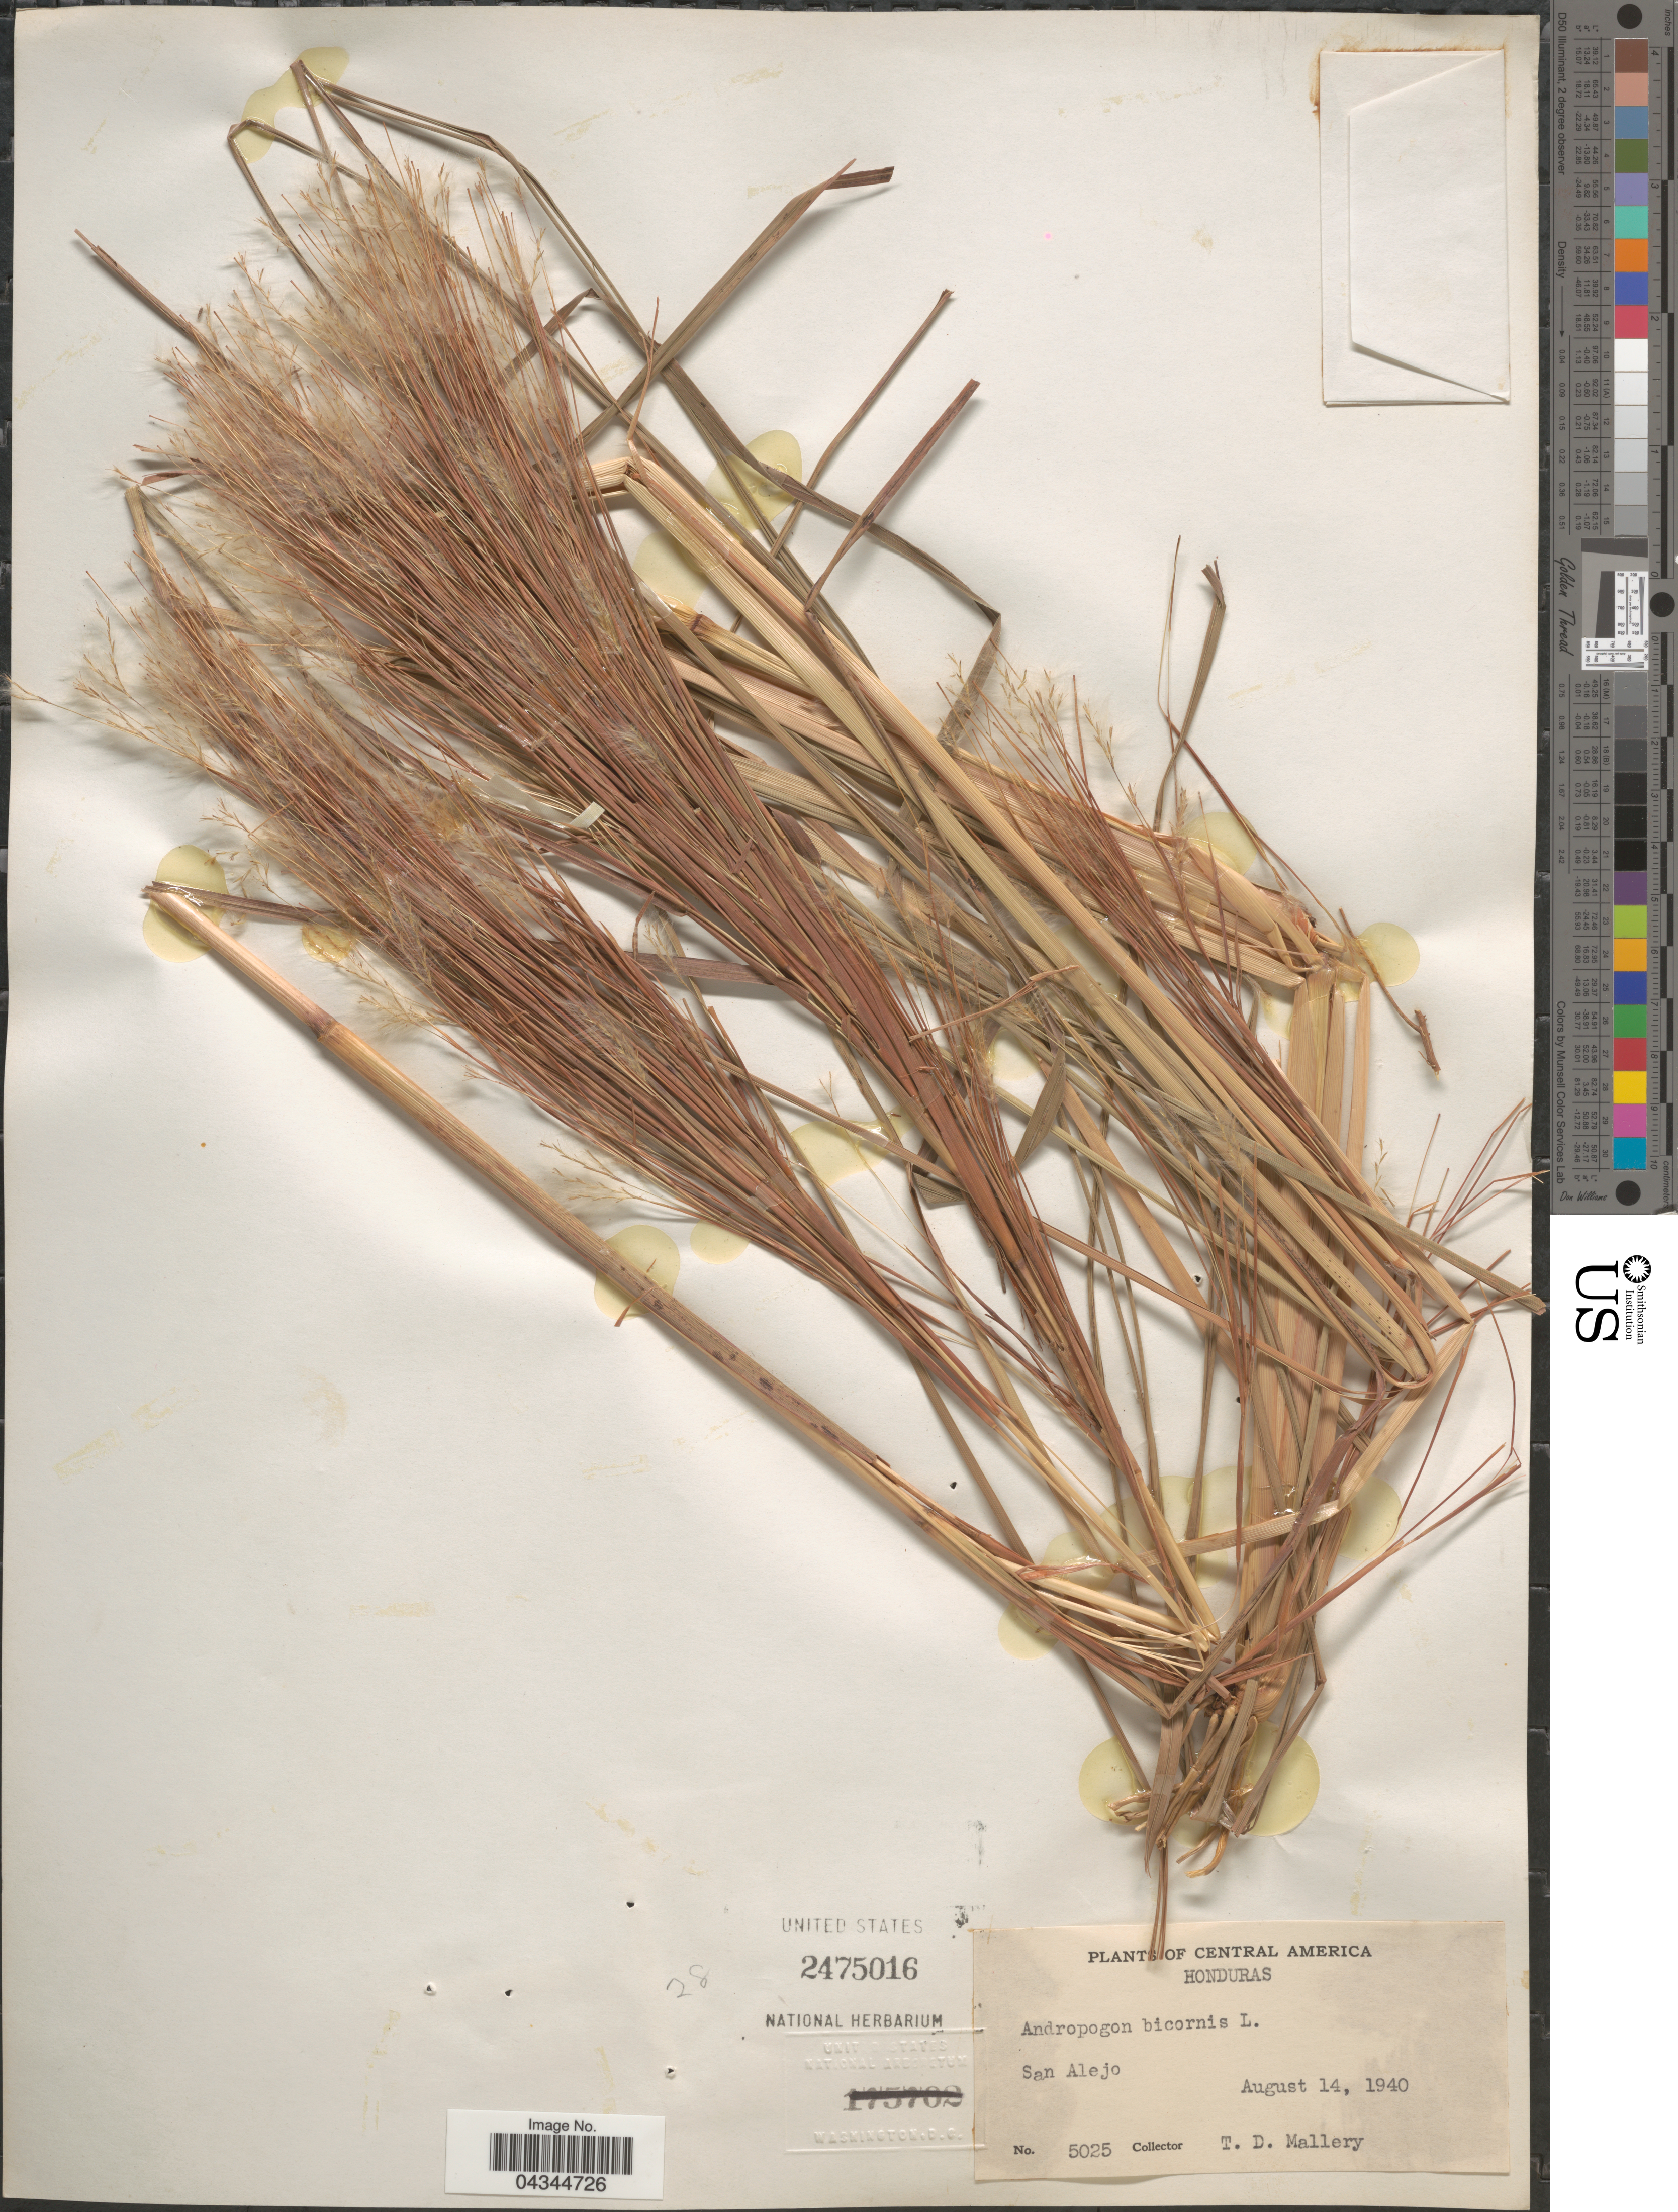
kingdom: Plantae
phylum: Tracheophyta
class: Liliopsida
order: Poales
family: Poaceae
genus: Andropogon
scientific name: Andropogon bicornis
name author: L.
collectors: T. Mallery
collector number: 5025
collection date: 1940-08-14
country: Honduras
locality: San Alejo.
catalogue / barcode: US 2475016